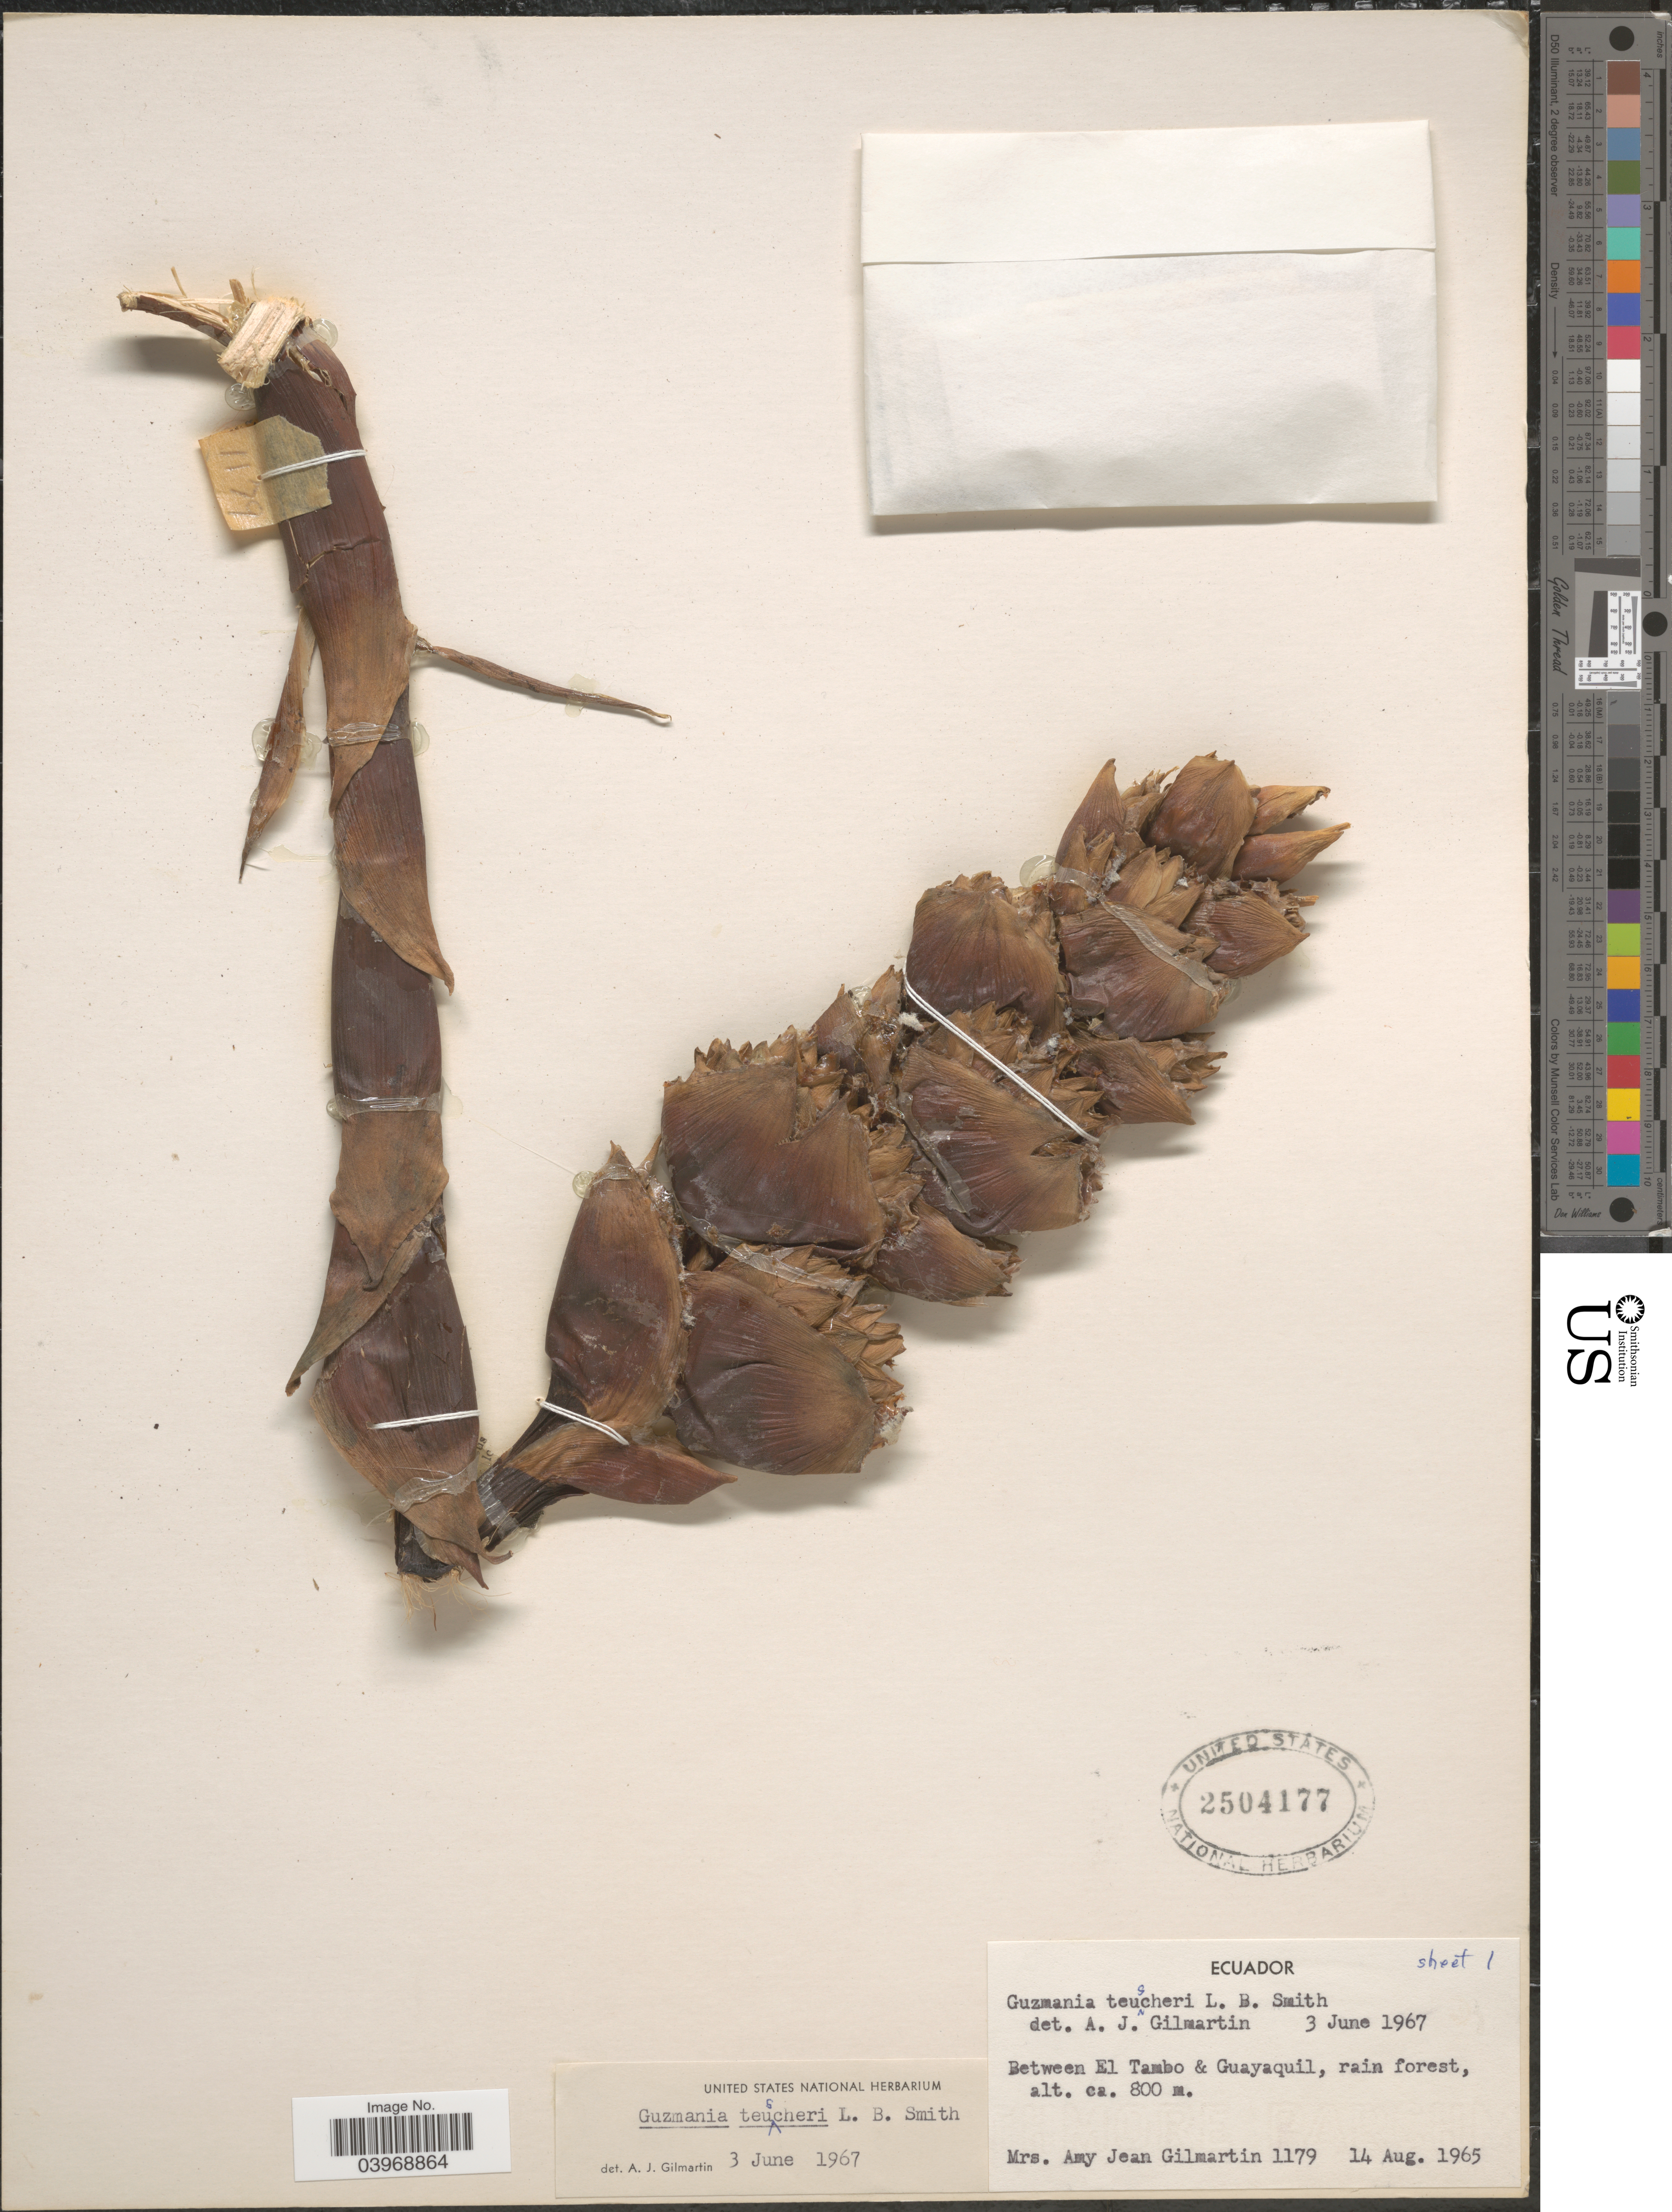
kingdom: Plantae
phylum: Tracheophyta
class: Liliopsida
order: Poales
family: Bromeliaceae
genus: Guzmania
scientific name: Guzmania teuscheri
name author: L.B. Sm.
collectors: A. J. Gilmartin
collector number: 1179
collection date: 1965-08-14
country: Ecuador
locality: Between El Tambo & Guayaquil, rain forest.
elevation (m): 800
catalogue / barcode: US 2504177